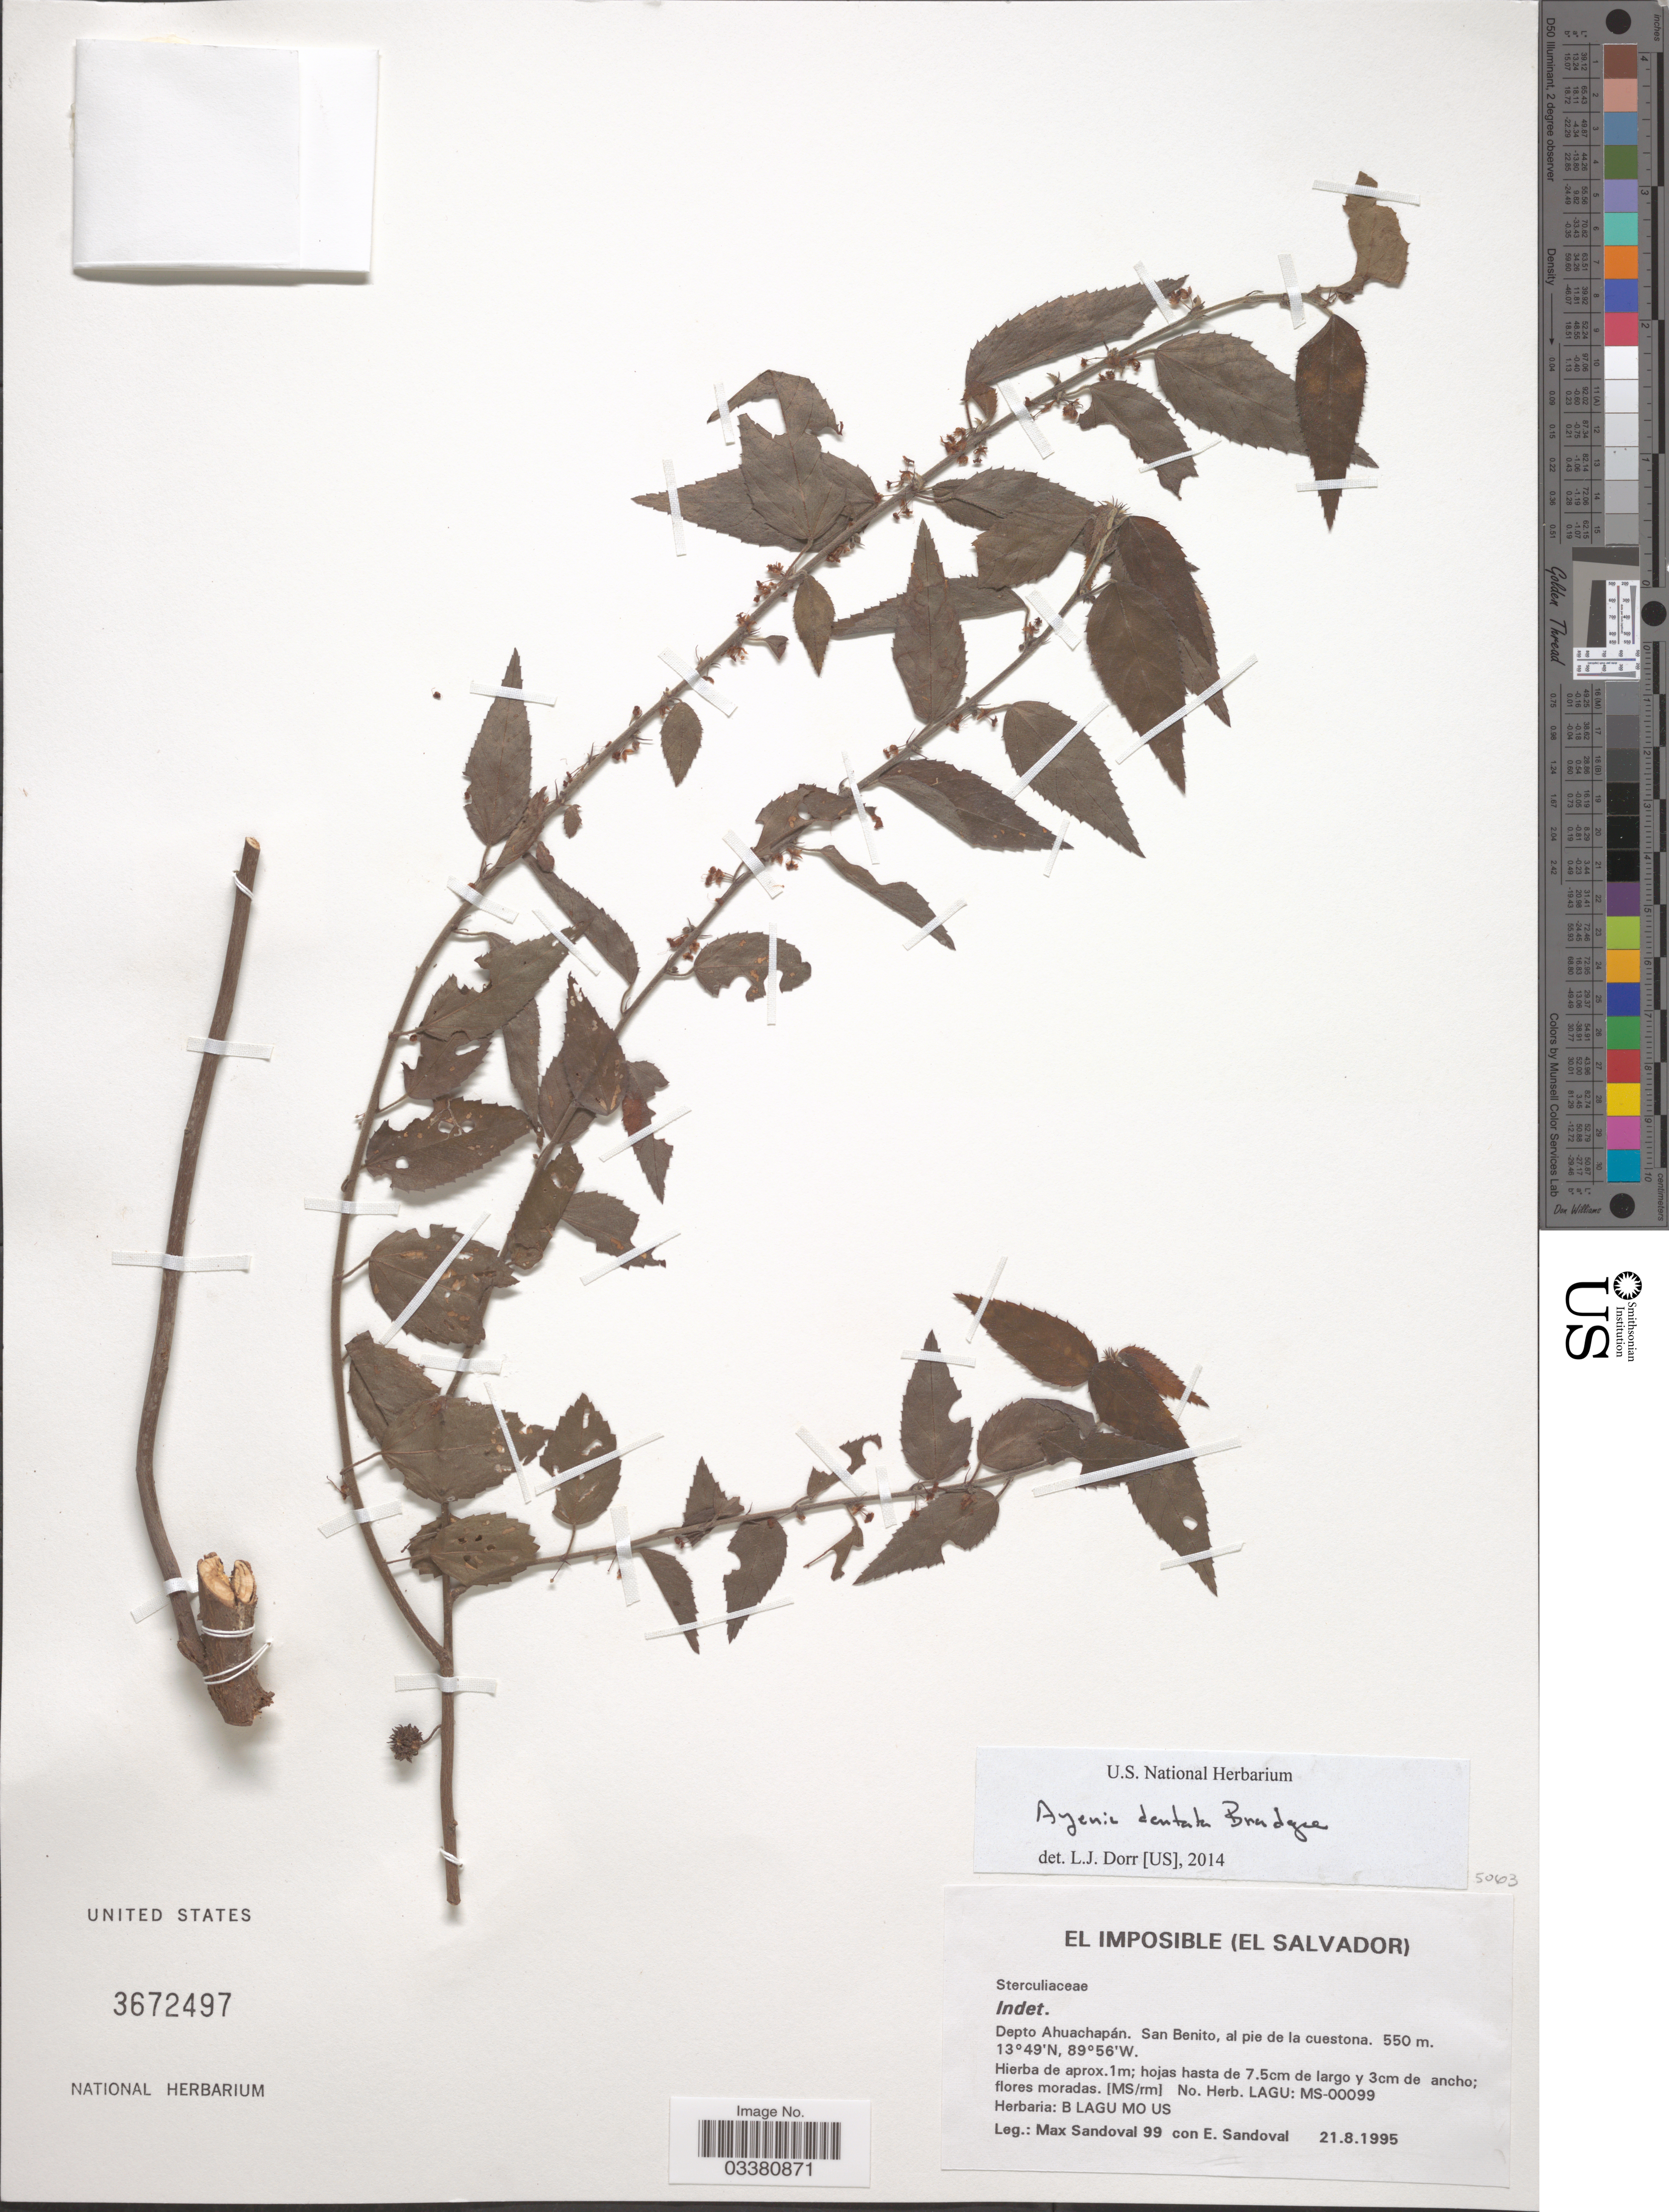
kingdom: Plantae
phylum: Tracheophyta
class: Magnoliopsida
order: Malvales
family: Malvaceae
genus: Ayenia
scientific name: Ayenia dentata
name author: Brandegee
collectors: M. Sandoval & E. Sandoval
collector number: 99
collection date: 1995-08-21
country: El Salvador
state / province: Ahuachapan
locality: El Imposible (El Salvador). Depto. Ahuachapán. San Benito, al pie de la cuestona.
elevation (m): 550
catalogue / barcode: US 3672497